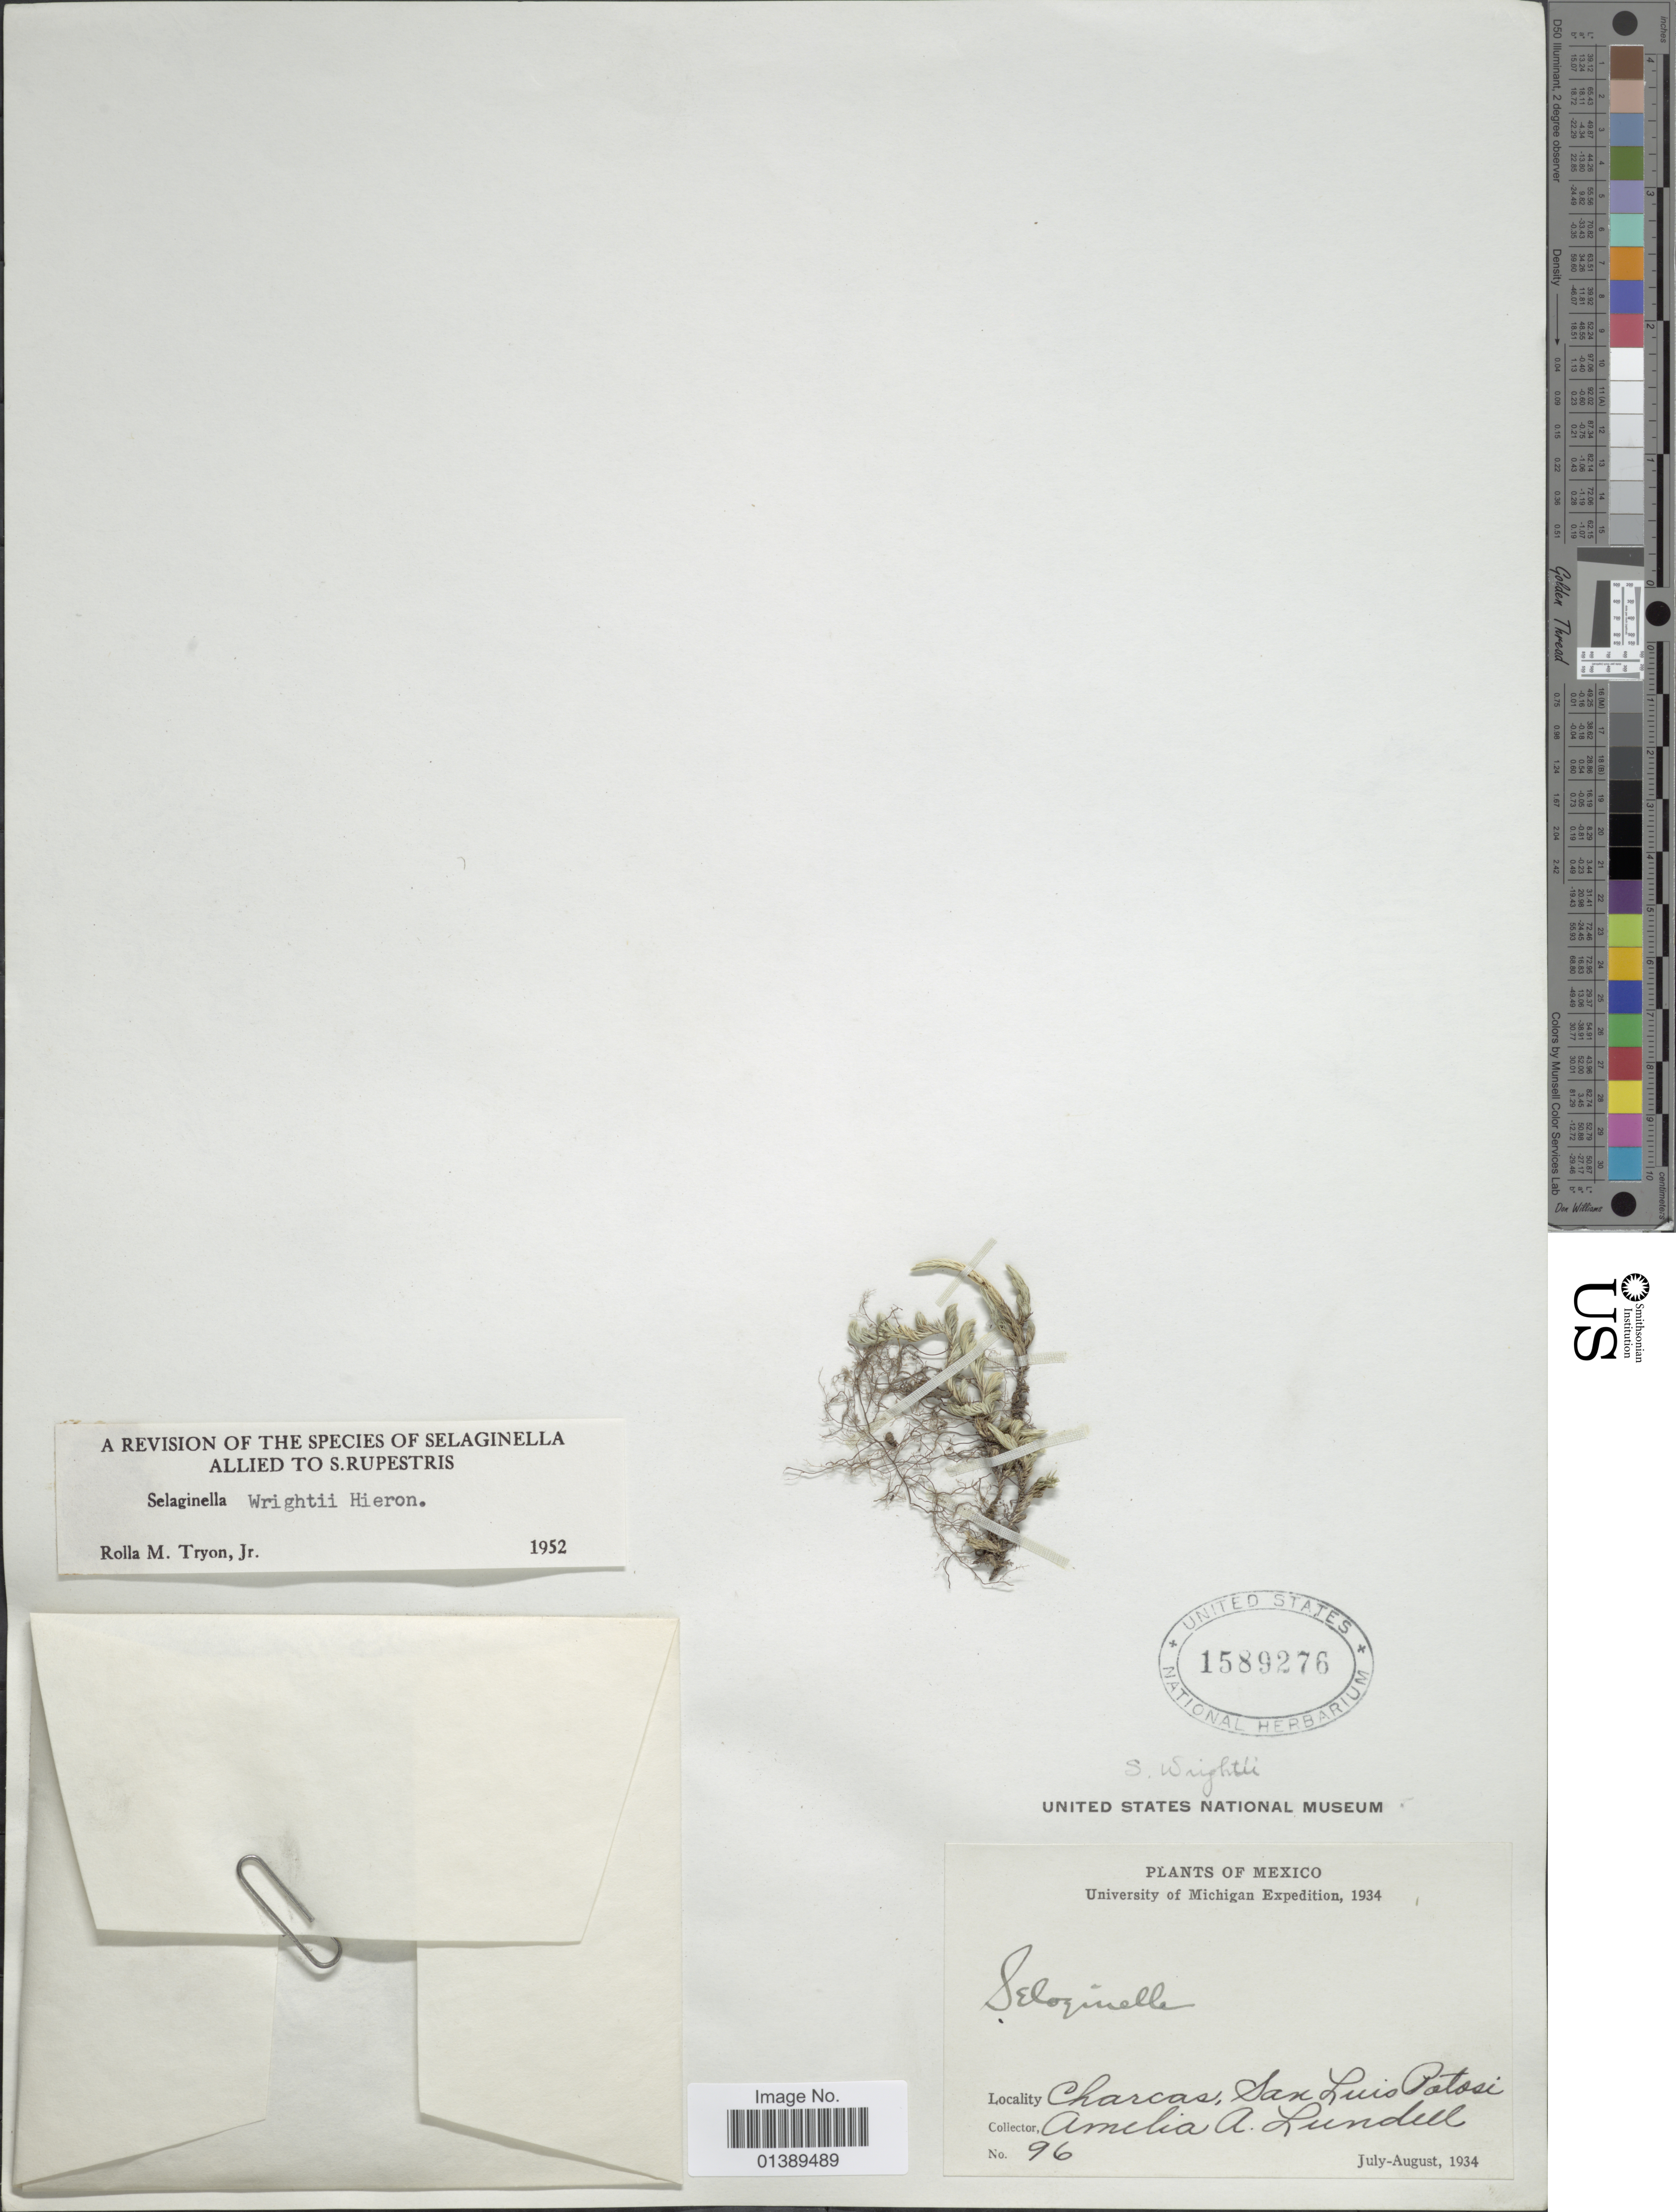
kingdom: Plantae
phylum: Tracheophyta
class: Lycopodiopsida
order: Selaginellales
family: Selaginellaceae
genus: Selaginella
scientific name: Selaginella wrightii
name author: Hieron.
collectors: A. A. Lundell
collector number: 96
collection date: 1934-07/1934-08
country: Mexico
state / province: San Luis Potosí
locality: Charcas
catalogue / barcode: US 1589276